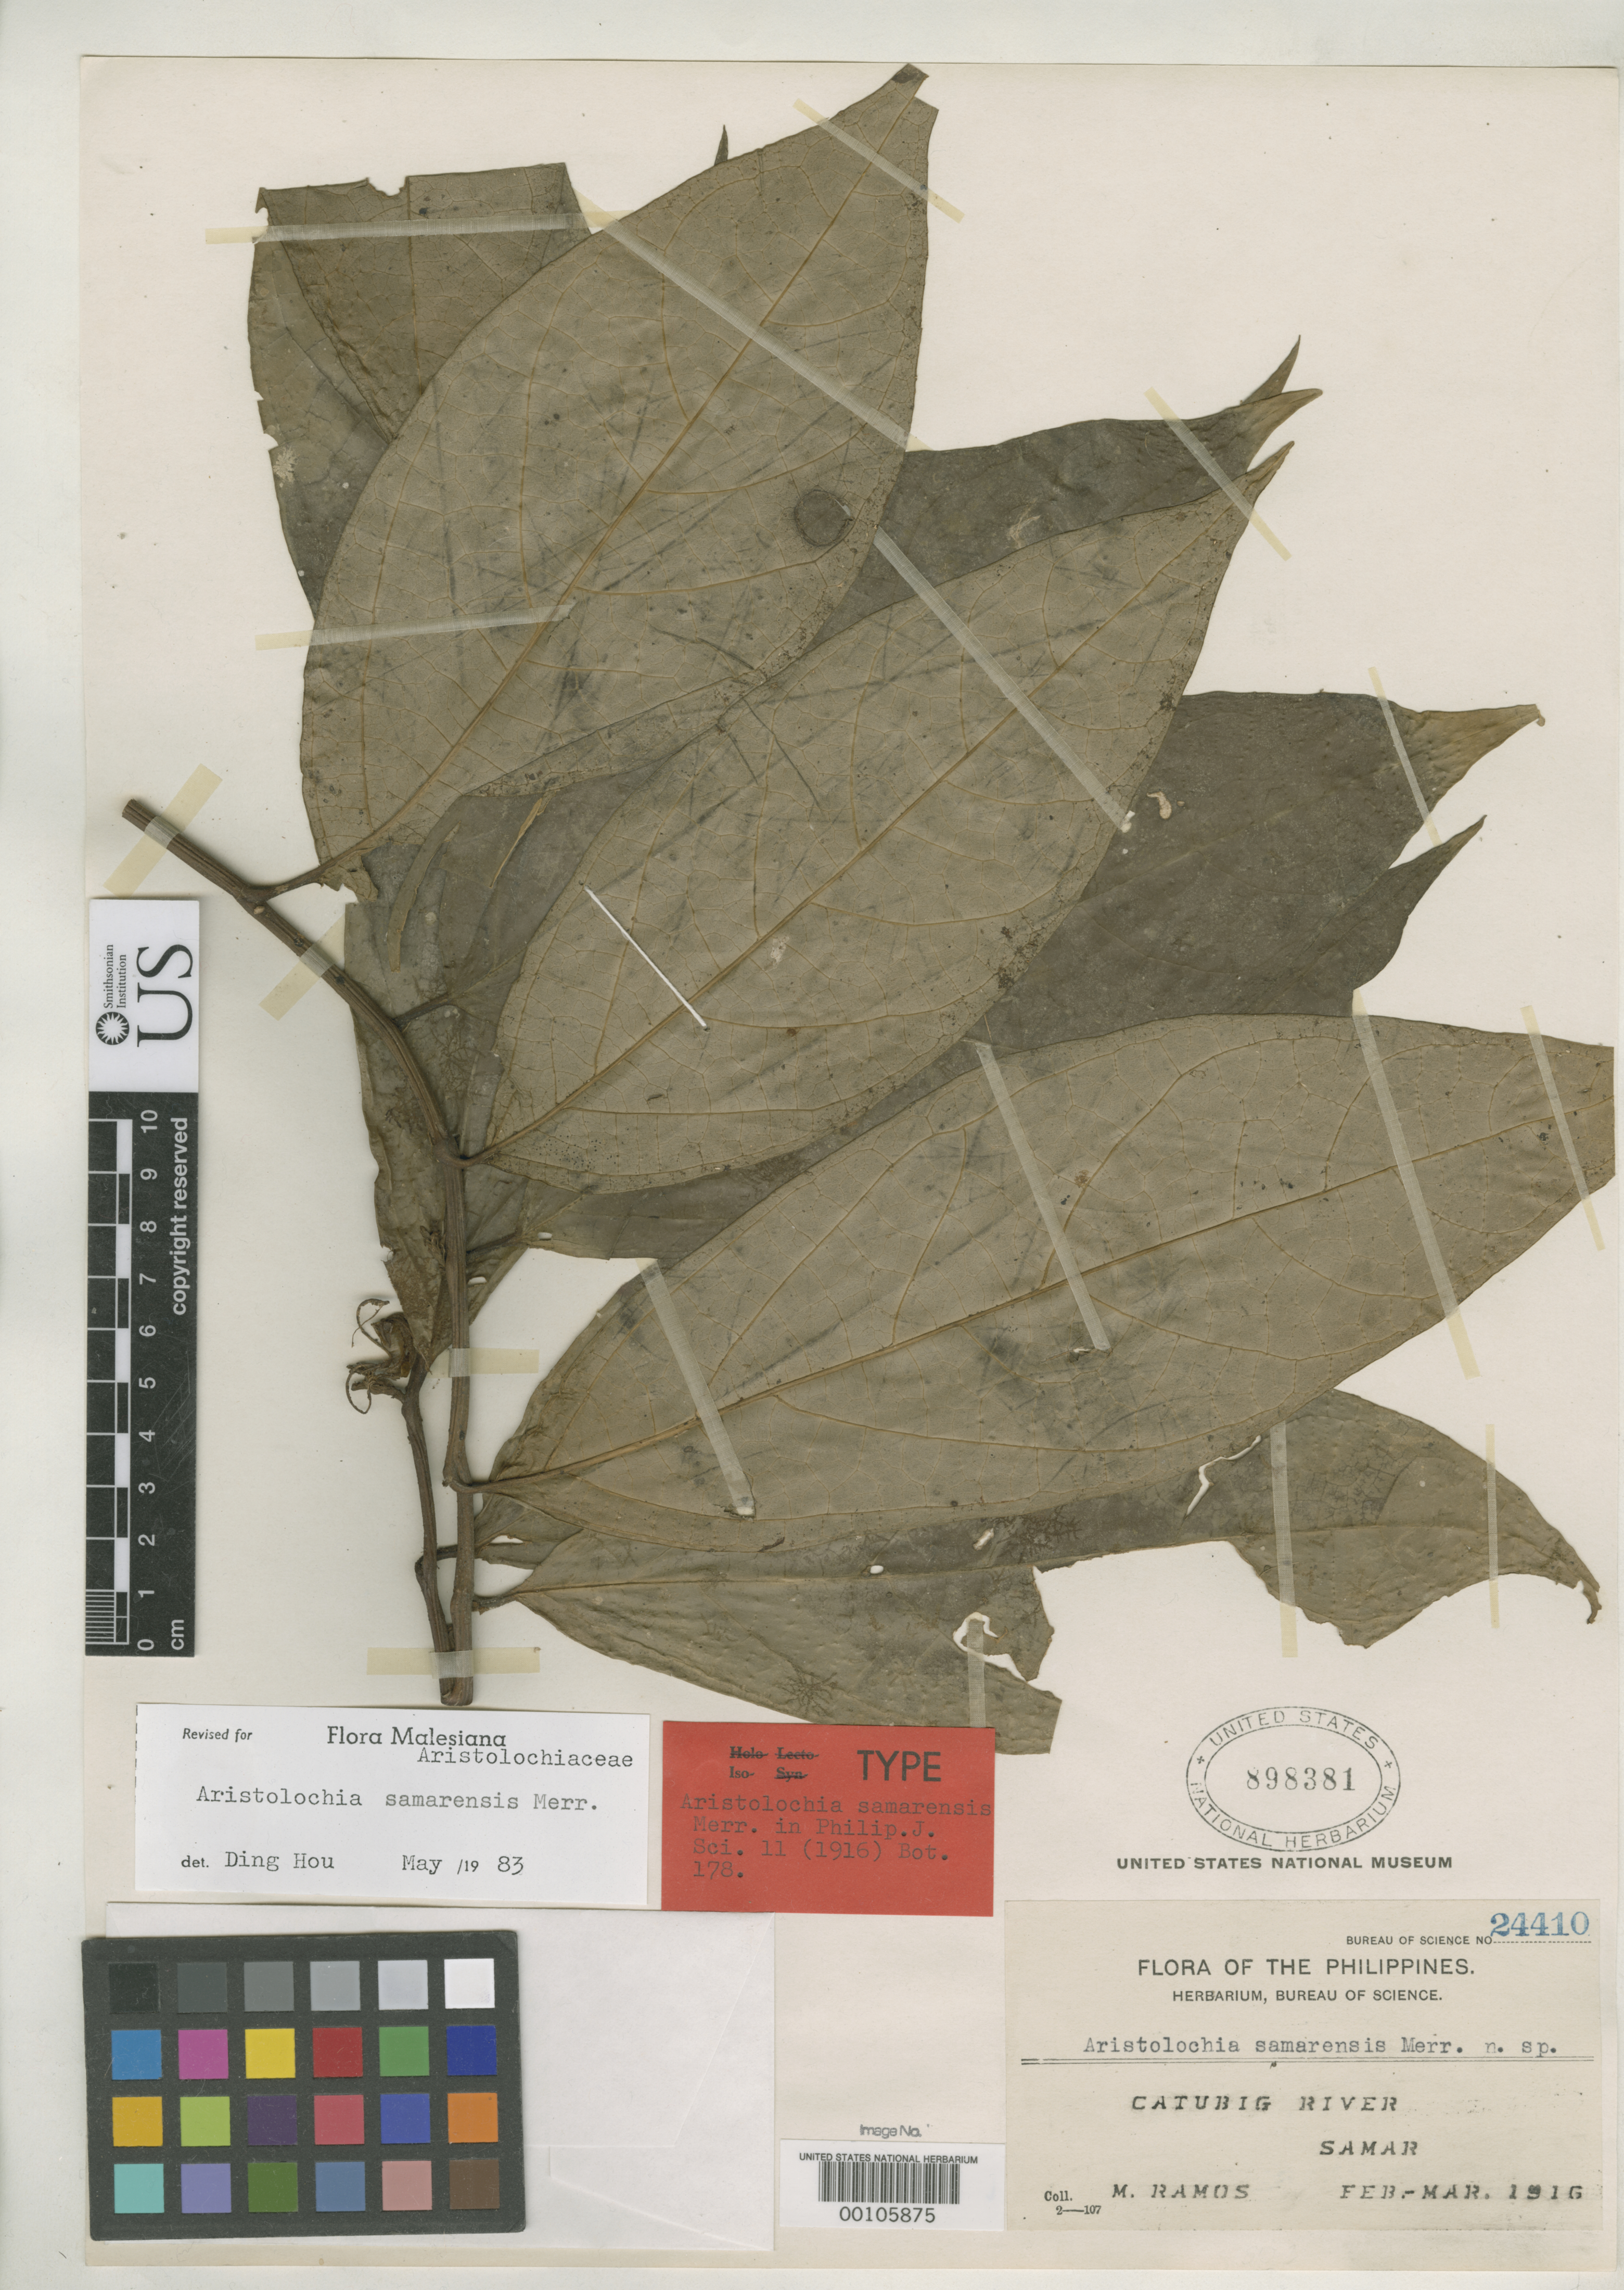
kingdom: Plantae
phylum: Tracheophyta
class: Magnoliopsida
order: Piperales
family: Aristolochiaceae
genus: Aristolochia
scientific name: Aristolochia samarensis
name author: Merr.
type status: Isotype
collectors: M. Ramos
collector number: Bur. Sci. 24410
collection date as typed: Mar 1916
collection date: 1916-03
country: Philippines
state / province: Eastern Visayas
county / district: Western Samar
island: Samar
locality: Catubig River.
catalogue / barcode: US 898381